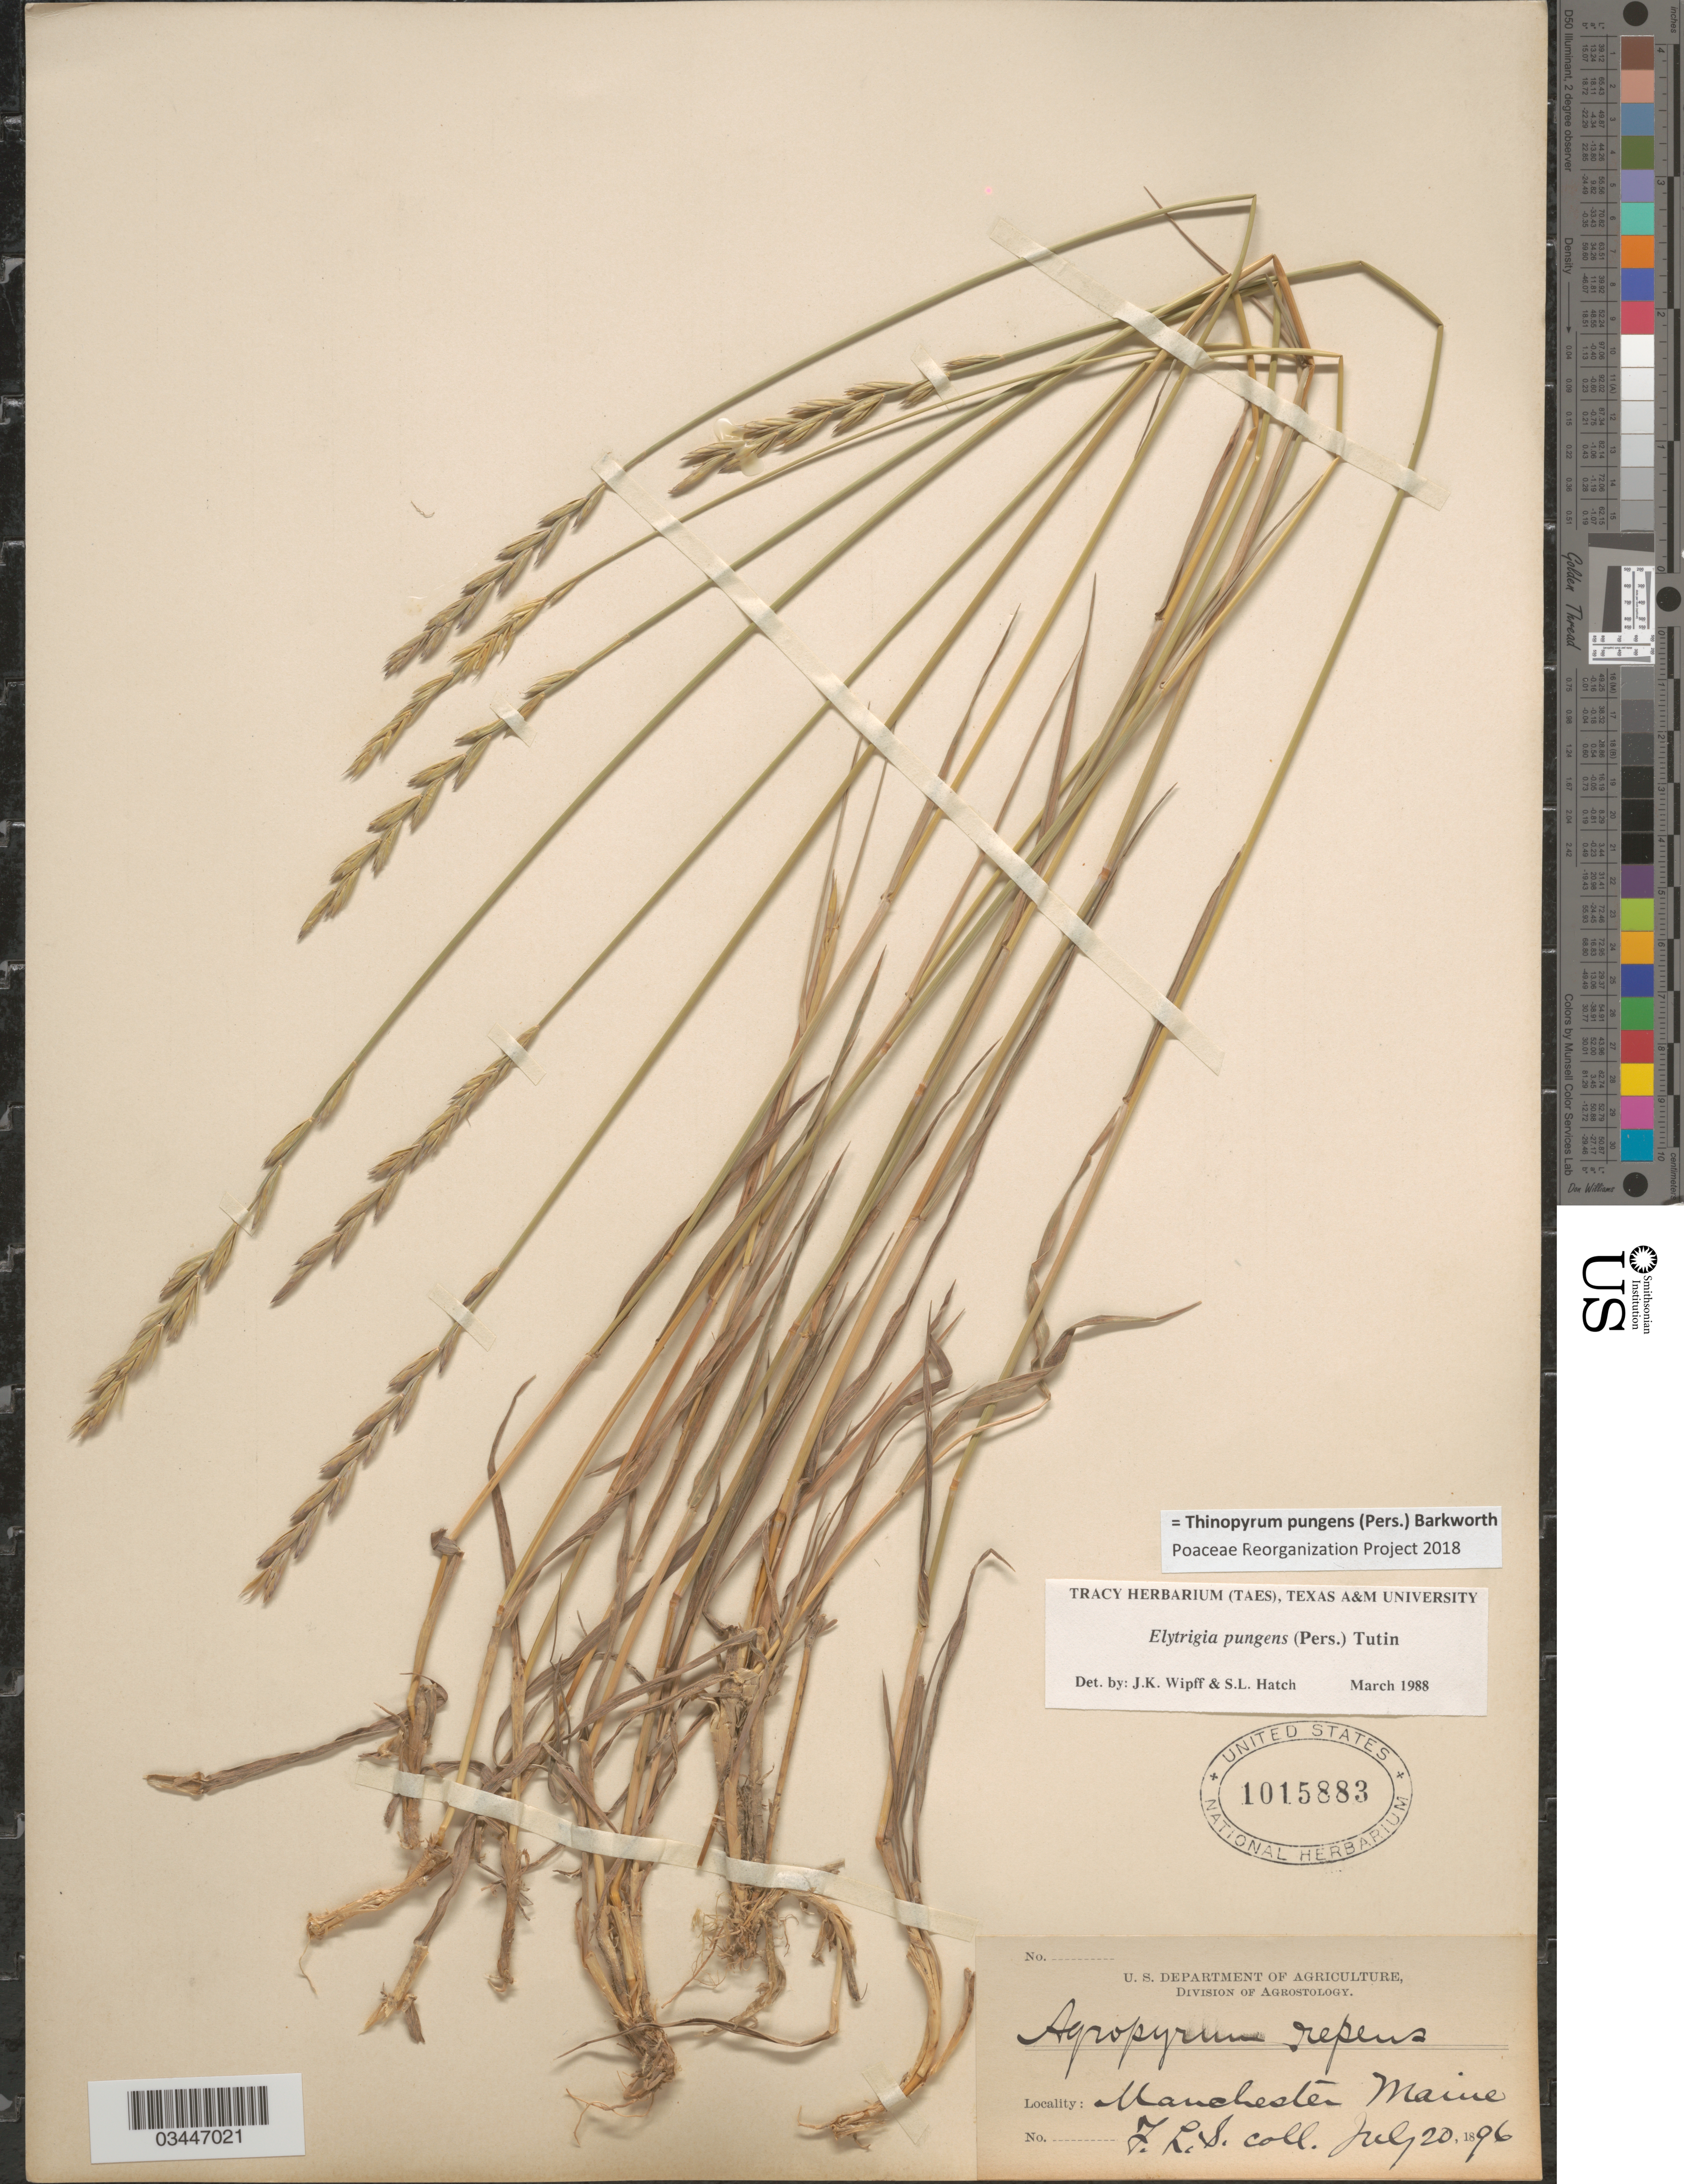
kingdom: Plantae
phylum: Tracheophyta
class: Liliopsida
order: Poales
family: Poaceae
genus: Thinopyrum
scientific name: Thinopyrum pungens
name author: (Pers.) Barkworth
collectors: F. S.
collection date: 1896-07-20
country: United States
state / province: Maine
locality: Manchester.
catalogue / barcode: US 1015883